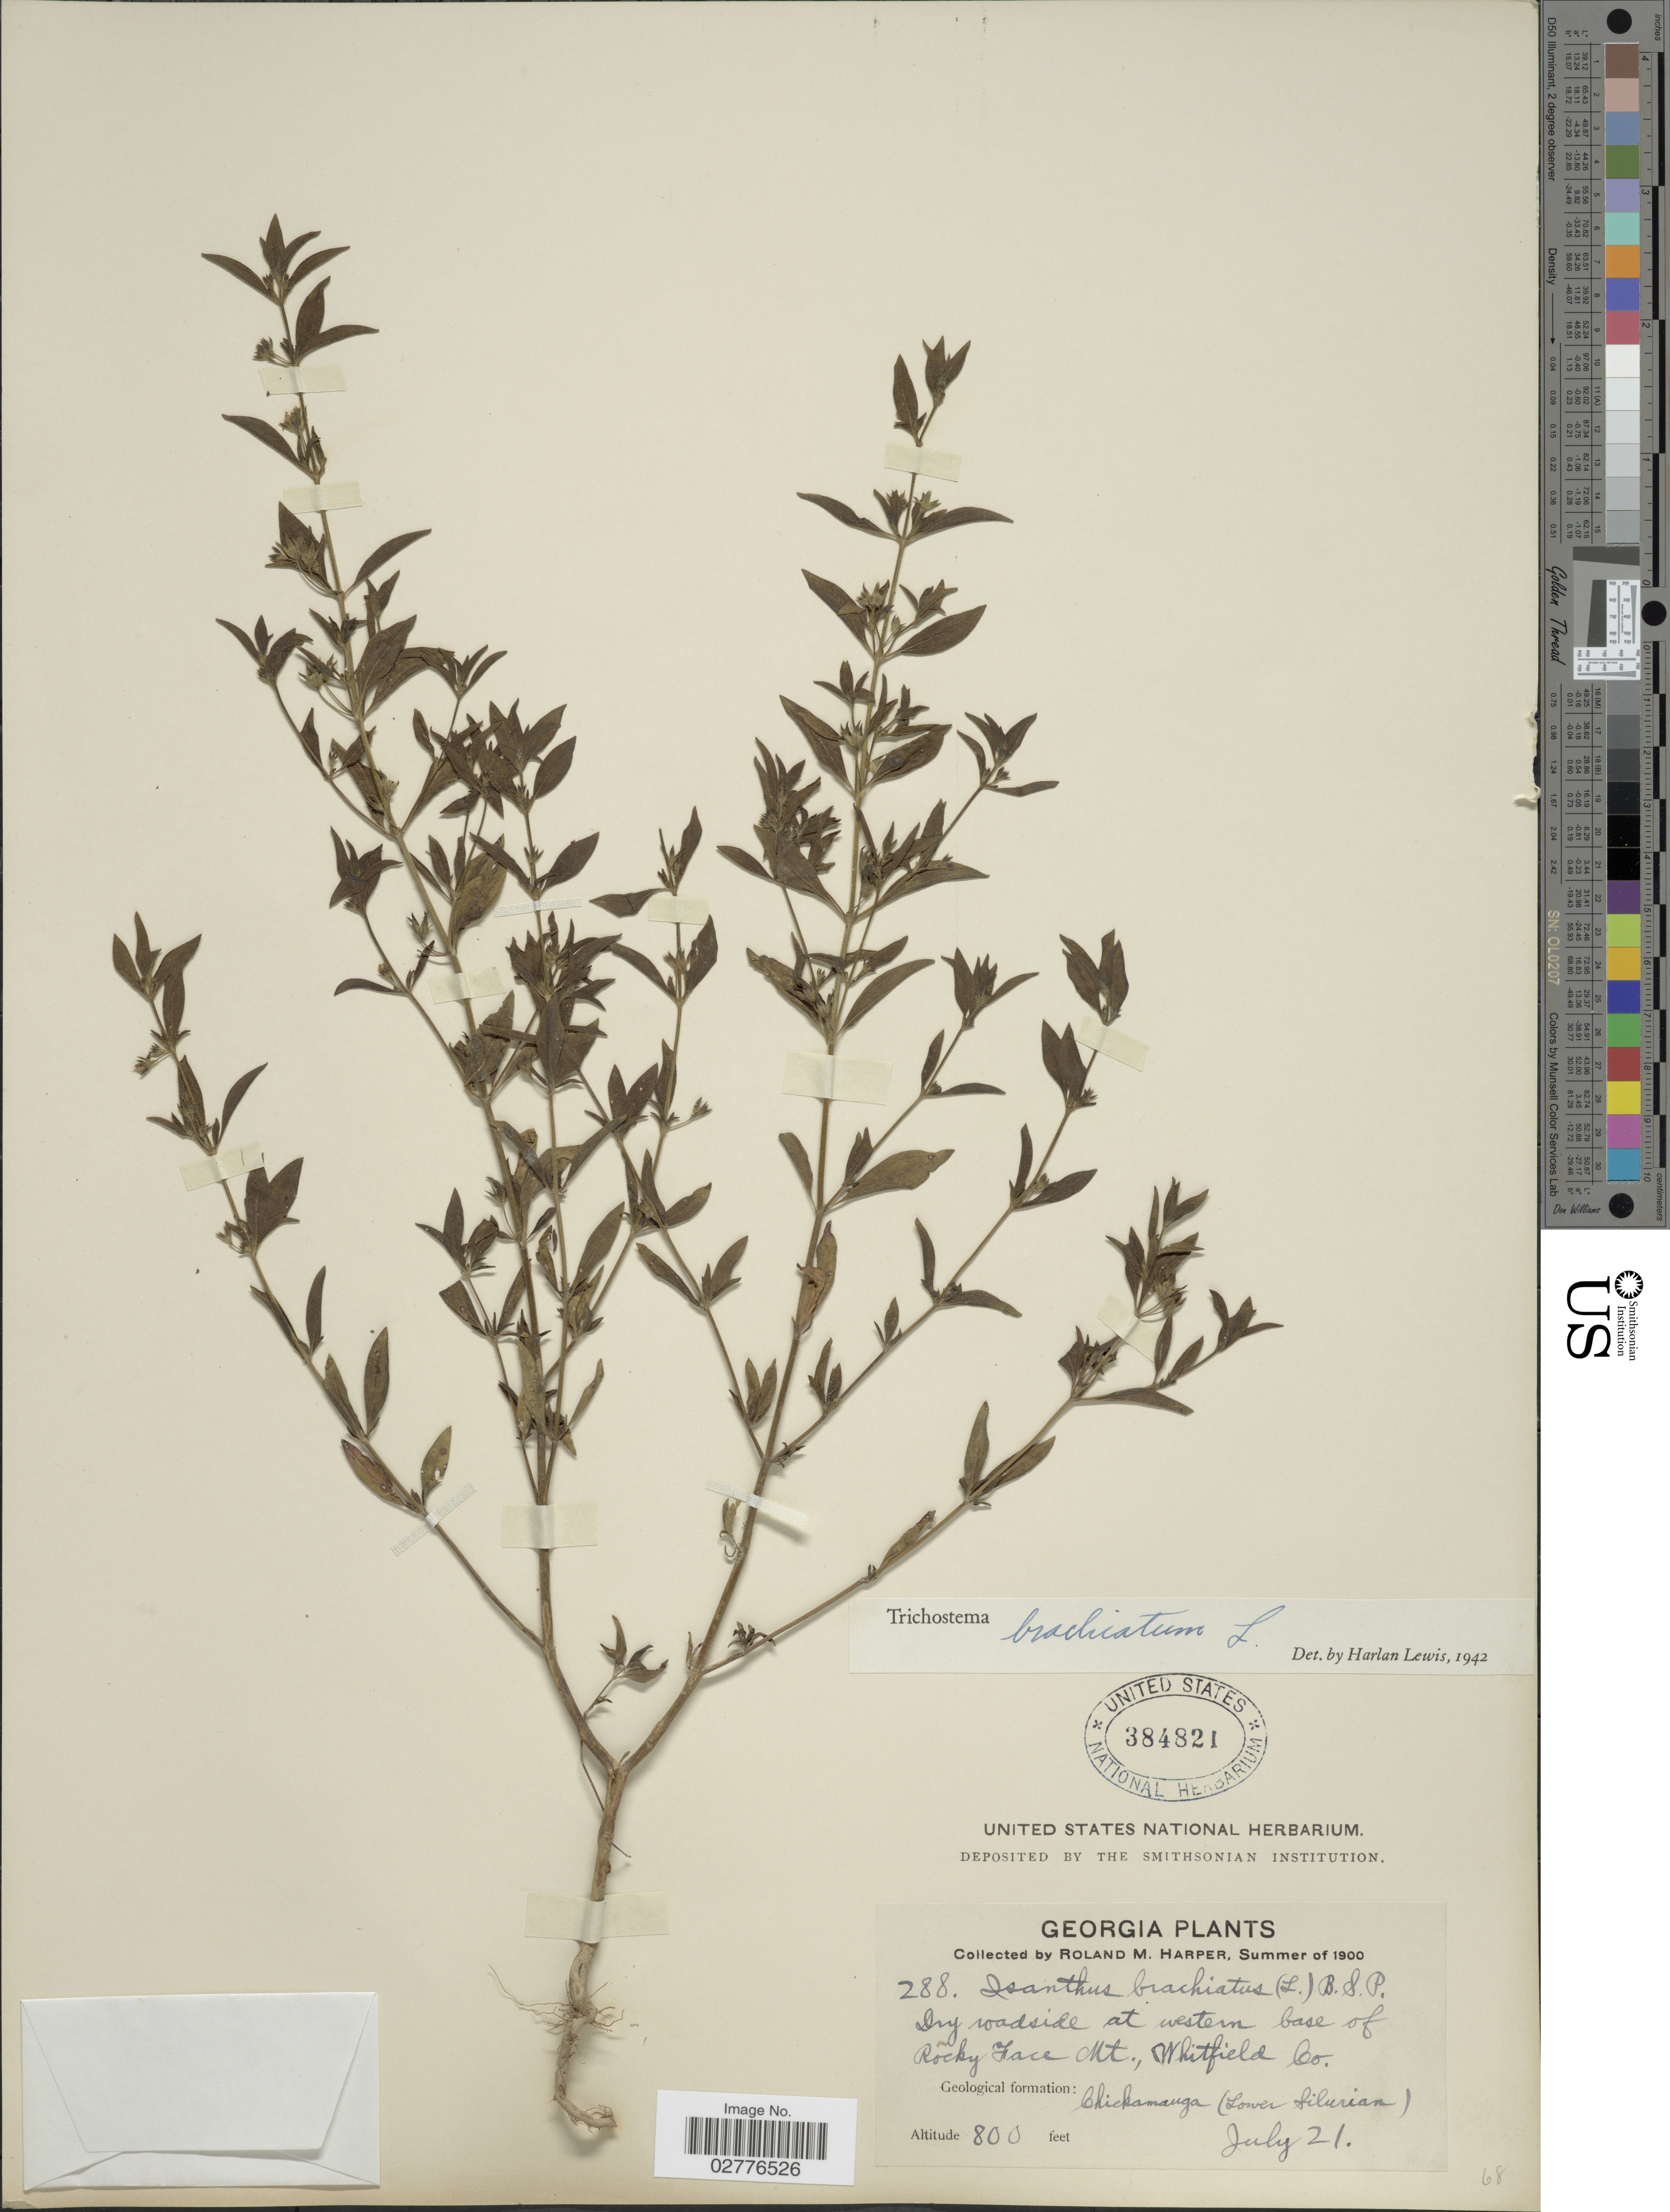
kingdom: Plantae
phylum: Tracheophyta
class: Magnoliopsida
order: Lamiales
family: Lamiaceae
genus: Trichostema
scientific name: Trichostema brachiatum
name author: L.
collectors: R. M. Harper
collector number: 288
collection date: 1900-07-21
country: United States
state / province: Georgia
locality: Dry roadside at western base of Rocky Face Mt., Whitfield Co. Chikamanga (Lower Silurian)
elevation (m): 244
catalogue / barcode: US 384821